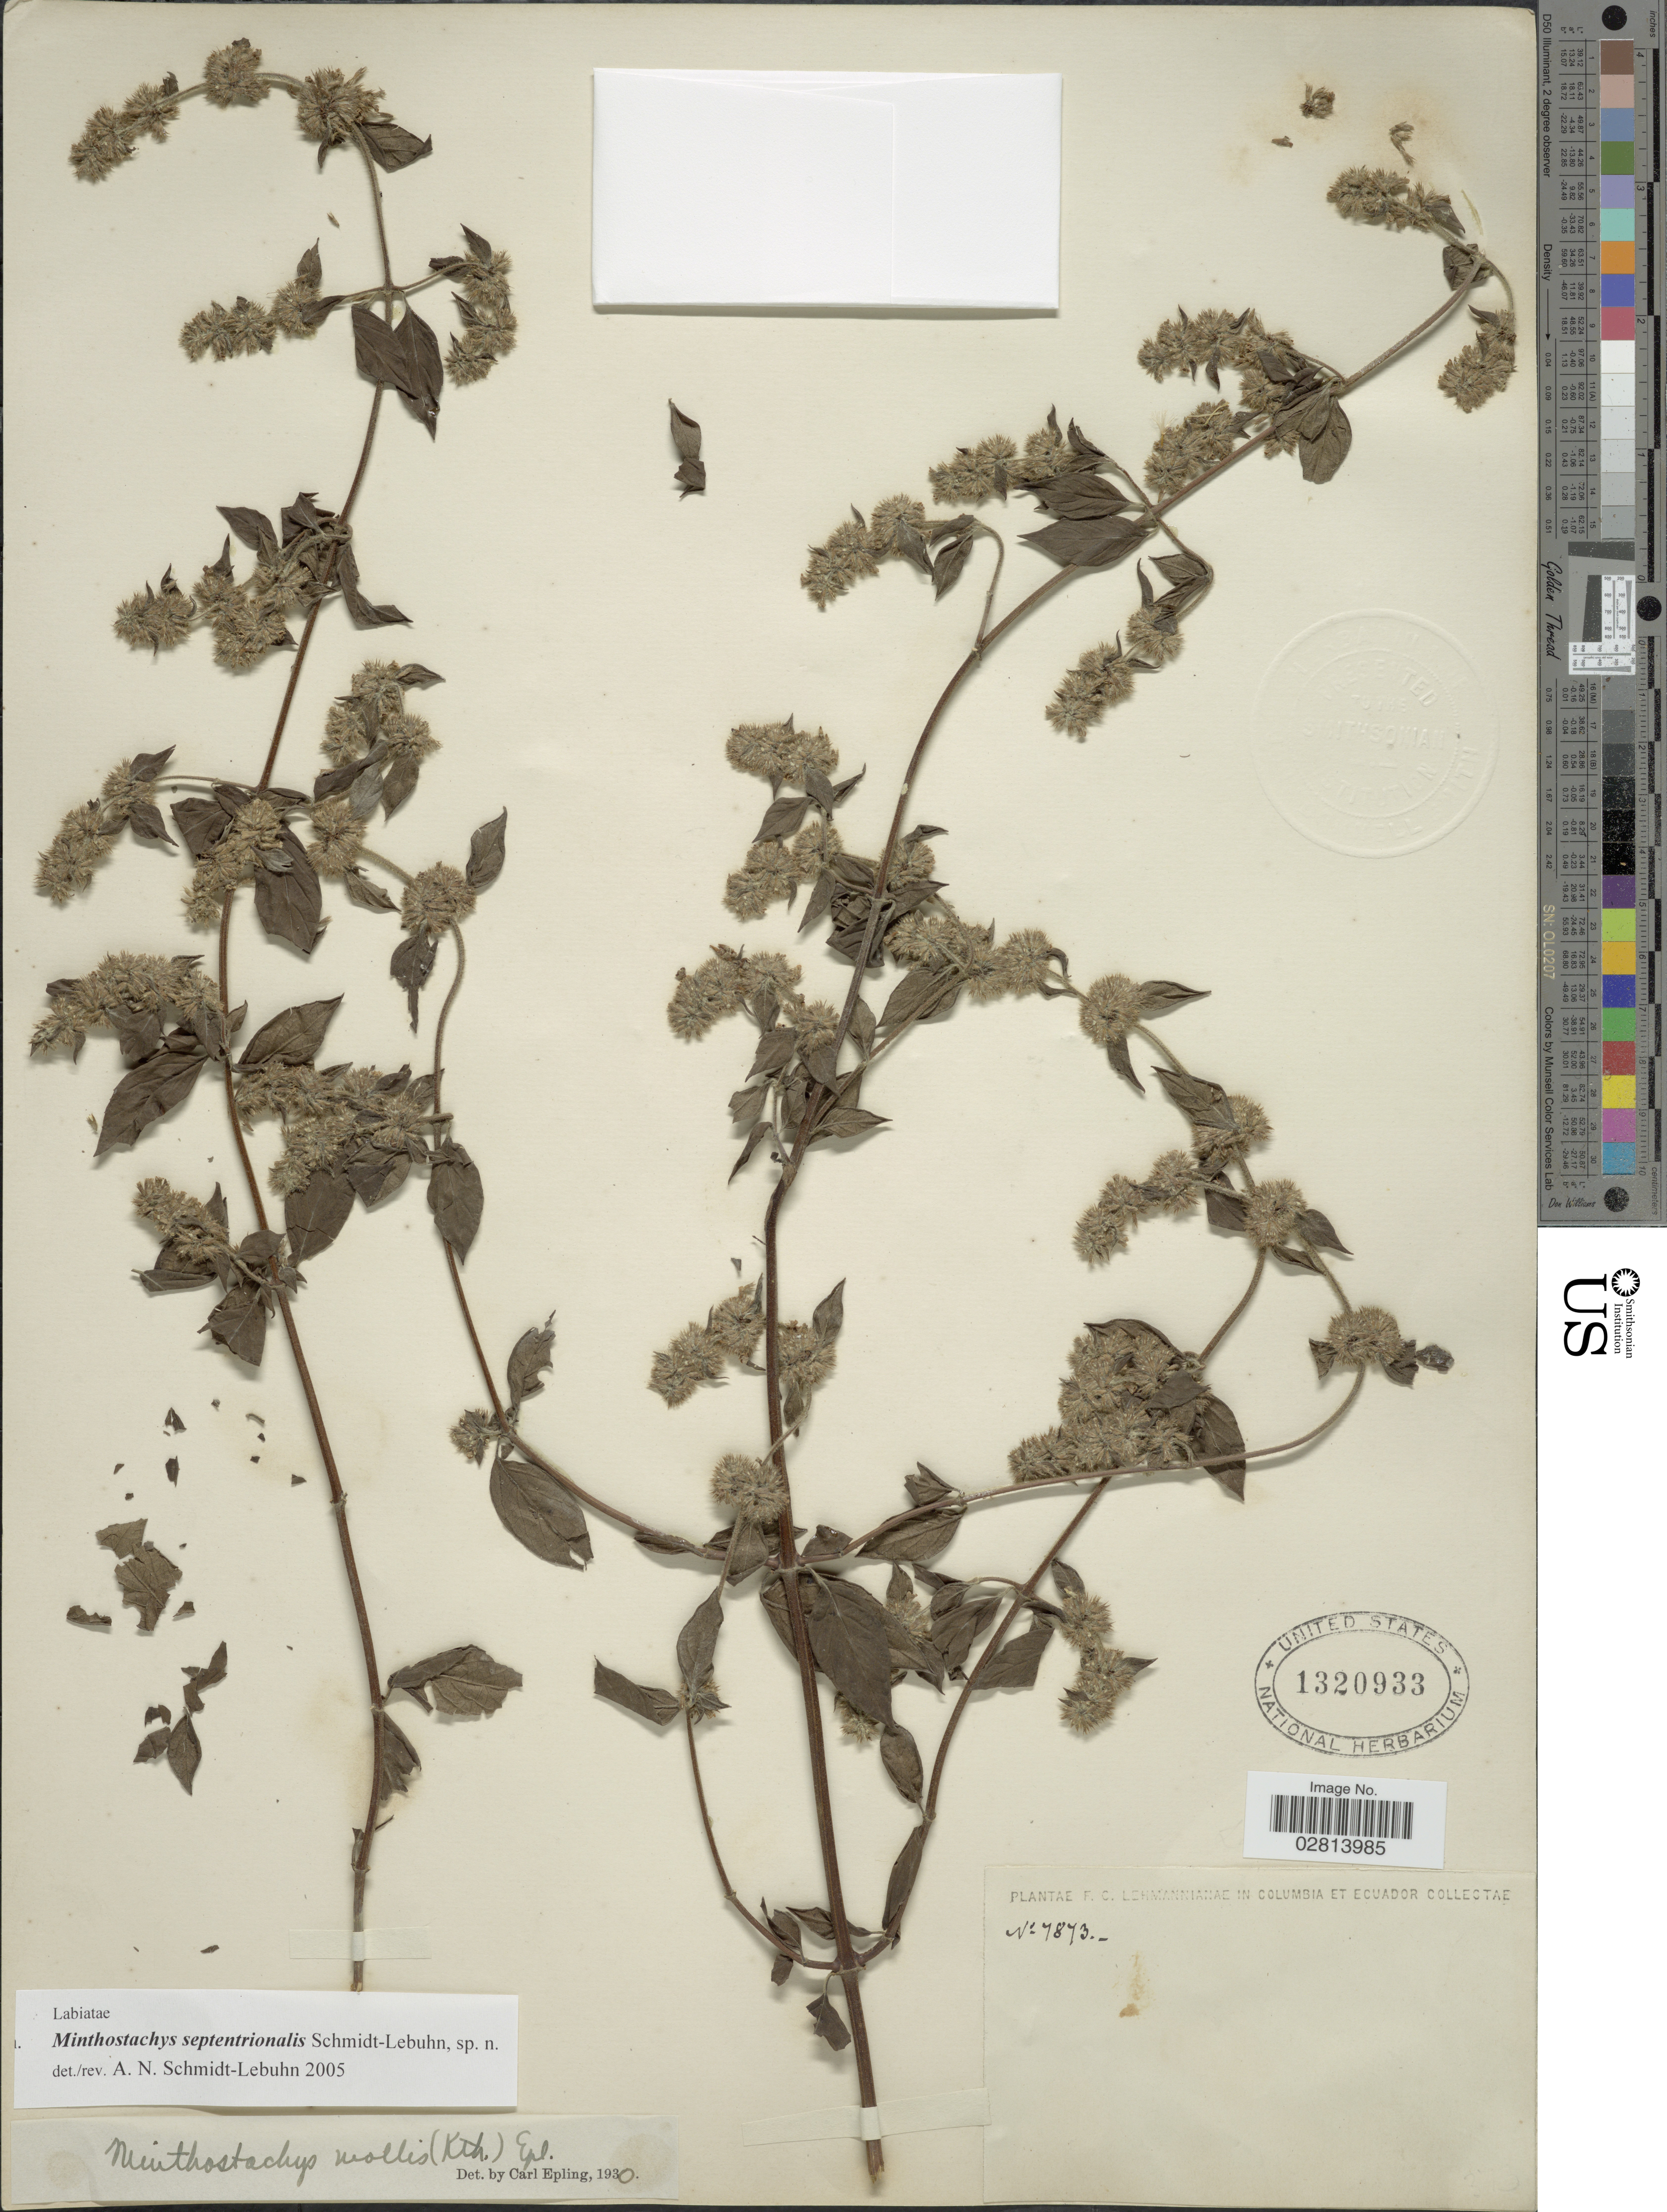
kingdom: Plantae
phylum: Tracheophyta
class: Magnoliopsida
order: Lamiales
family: Lamiaceae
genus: Minthostachys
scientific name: Minthostachys septentrionalis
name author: Schmidt-Leb.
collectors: F. C. Lehmann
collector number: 7873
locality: Columbia et Ecuador.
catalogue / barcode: US 1320933